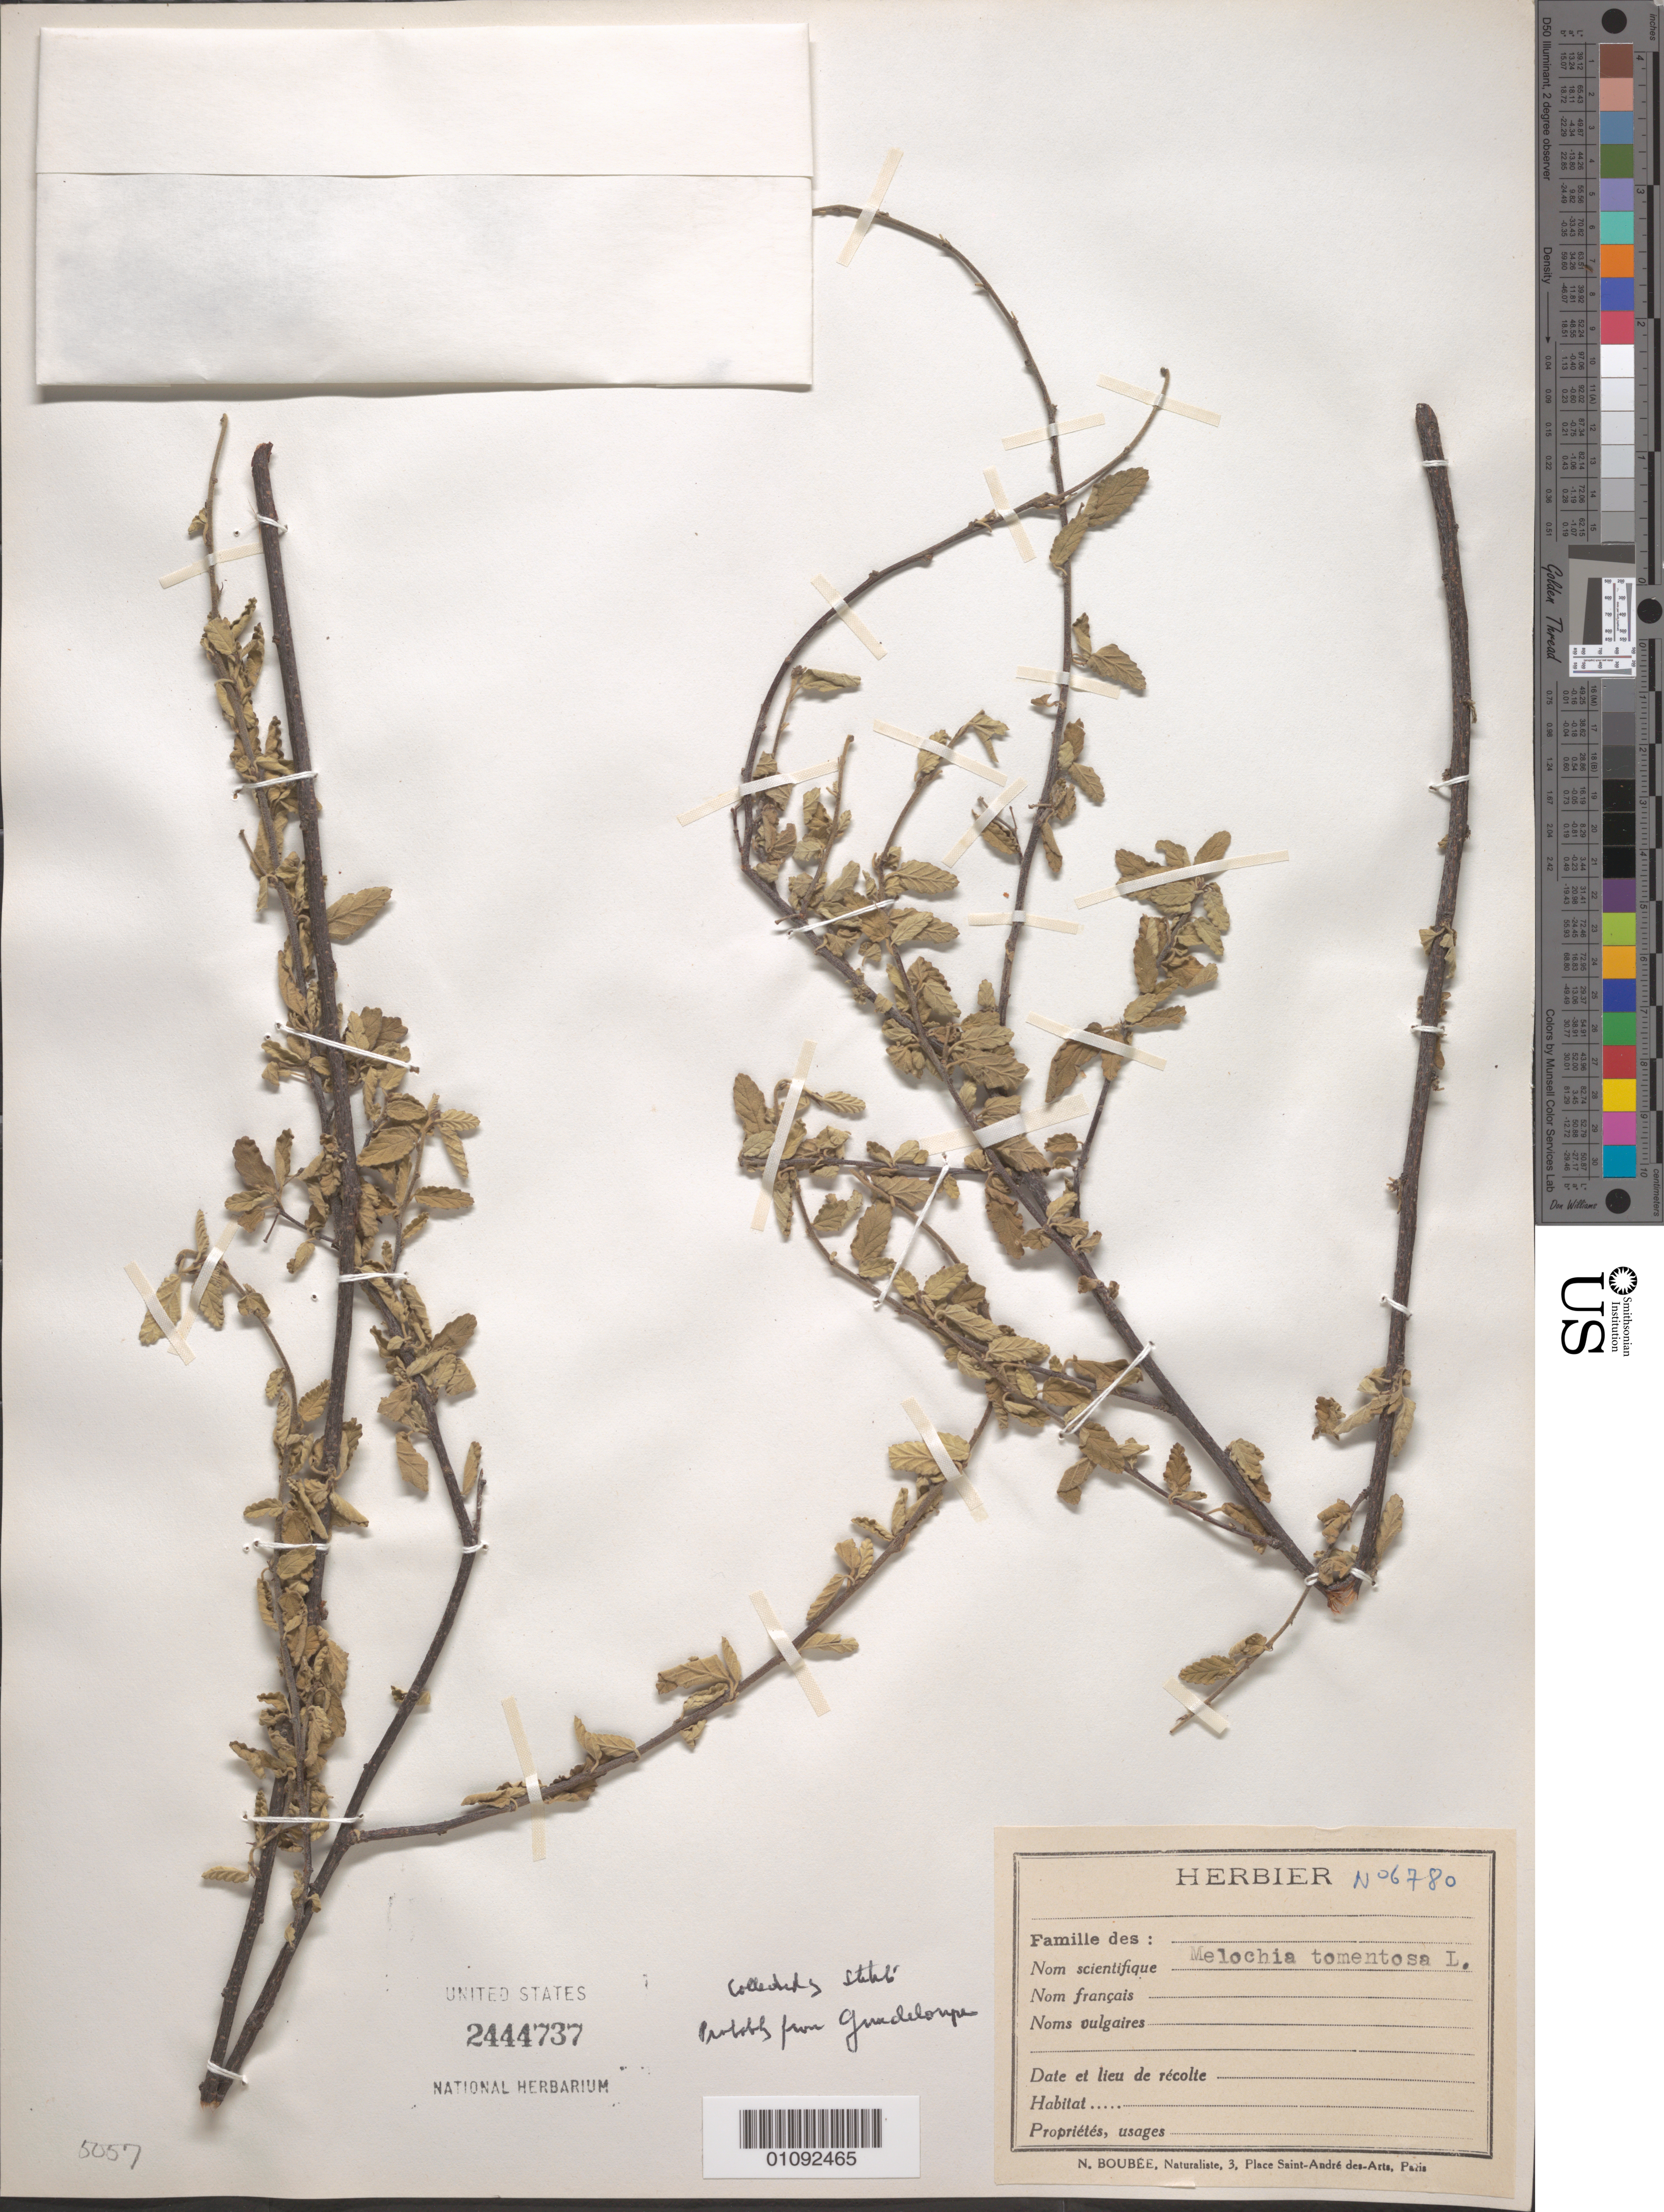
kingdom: Plantae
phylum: Tracheophyta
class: Magnoliopsida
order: Malvales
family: Malvaceae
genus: Melochia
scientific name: Melochia tomentosa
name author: L.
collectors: H. Stehlé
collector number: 6780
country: Guadeloupe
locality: Probably from Guadeloupe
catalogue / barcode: US 2444737